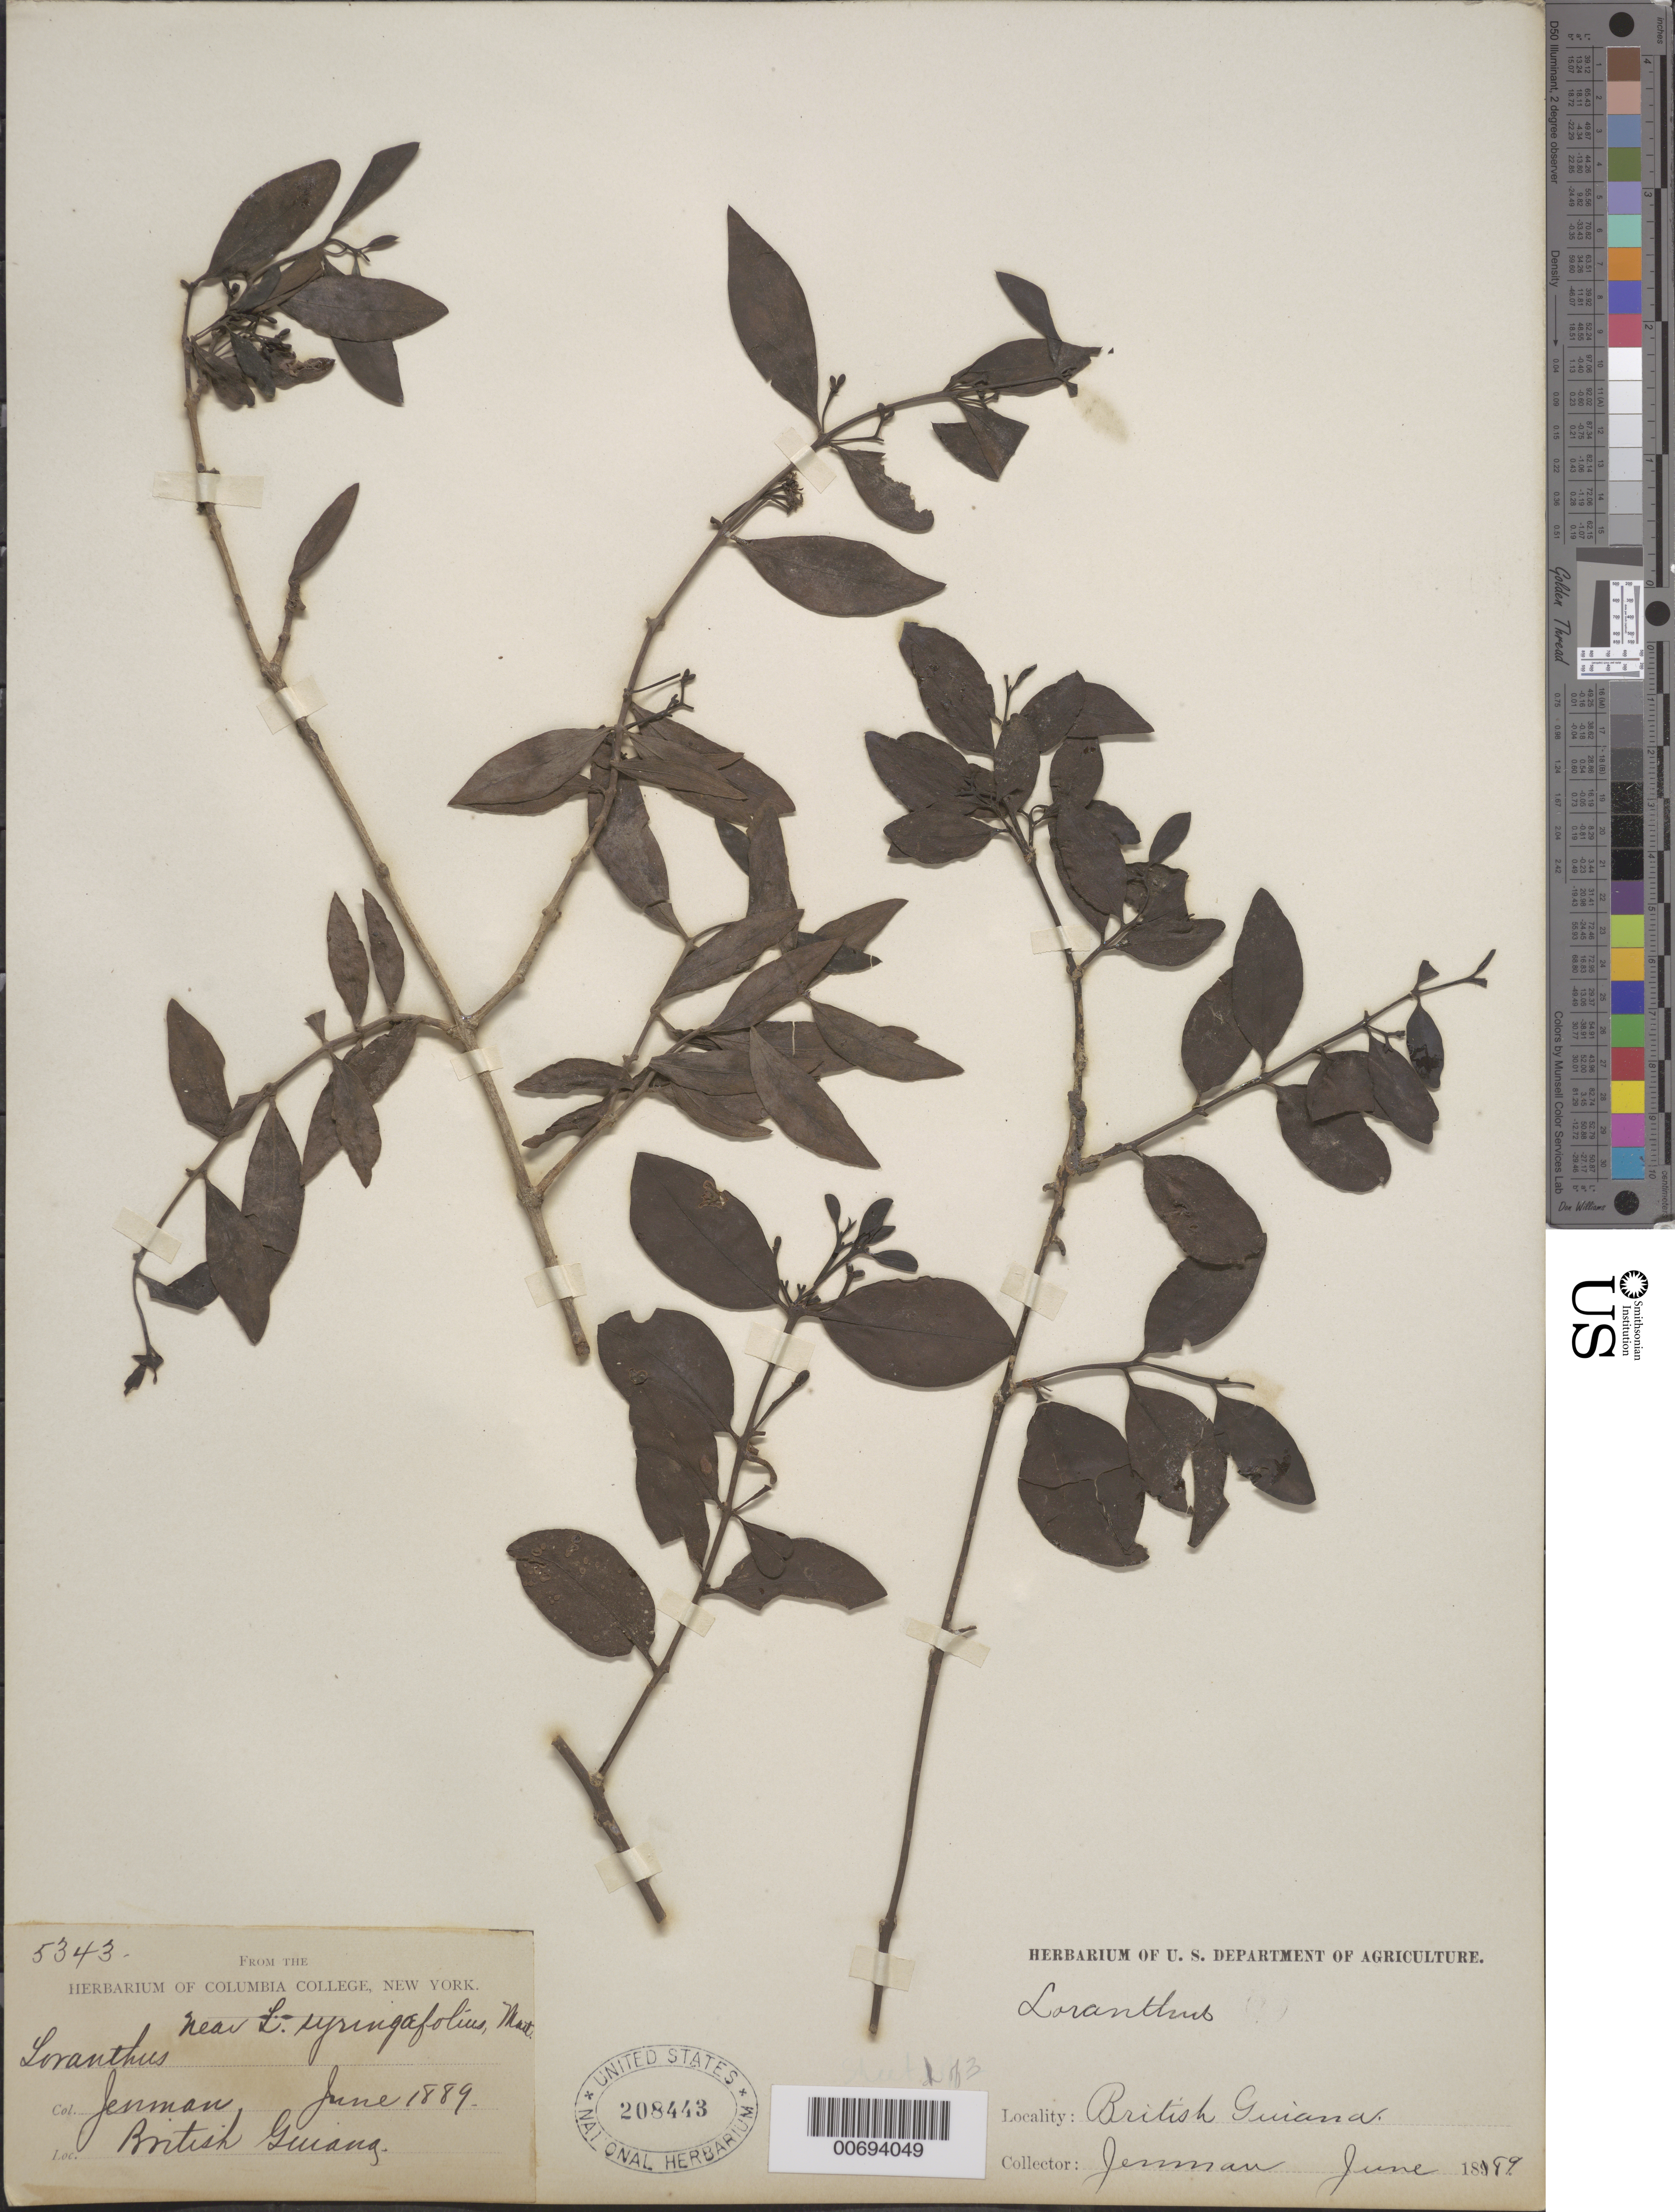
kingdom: Plantae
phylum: Tracheophyta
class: Magnoliopsida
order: Santalales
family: Loranthaceae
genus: Loranthus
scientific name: Loranthus syringifolius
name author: Mart.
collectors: G. S. Jenman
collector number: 5343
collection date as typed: June 1889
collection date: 1889-06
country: Guyana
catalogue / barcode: US 208443